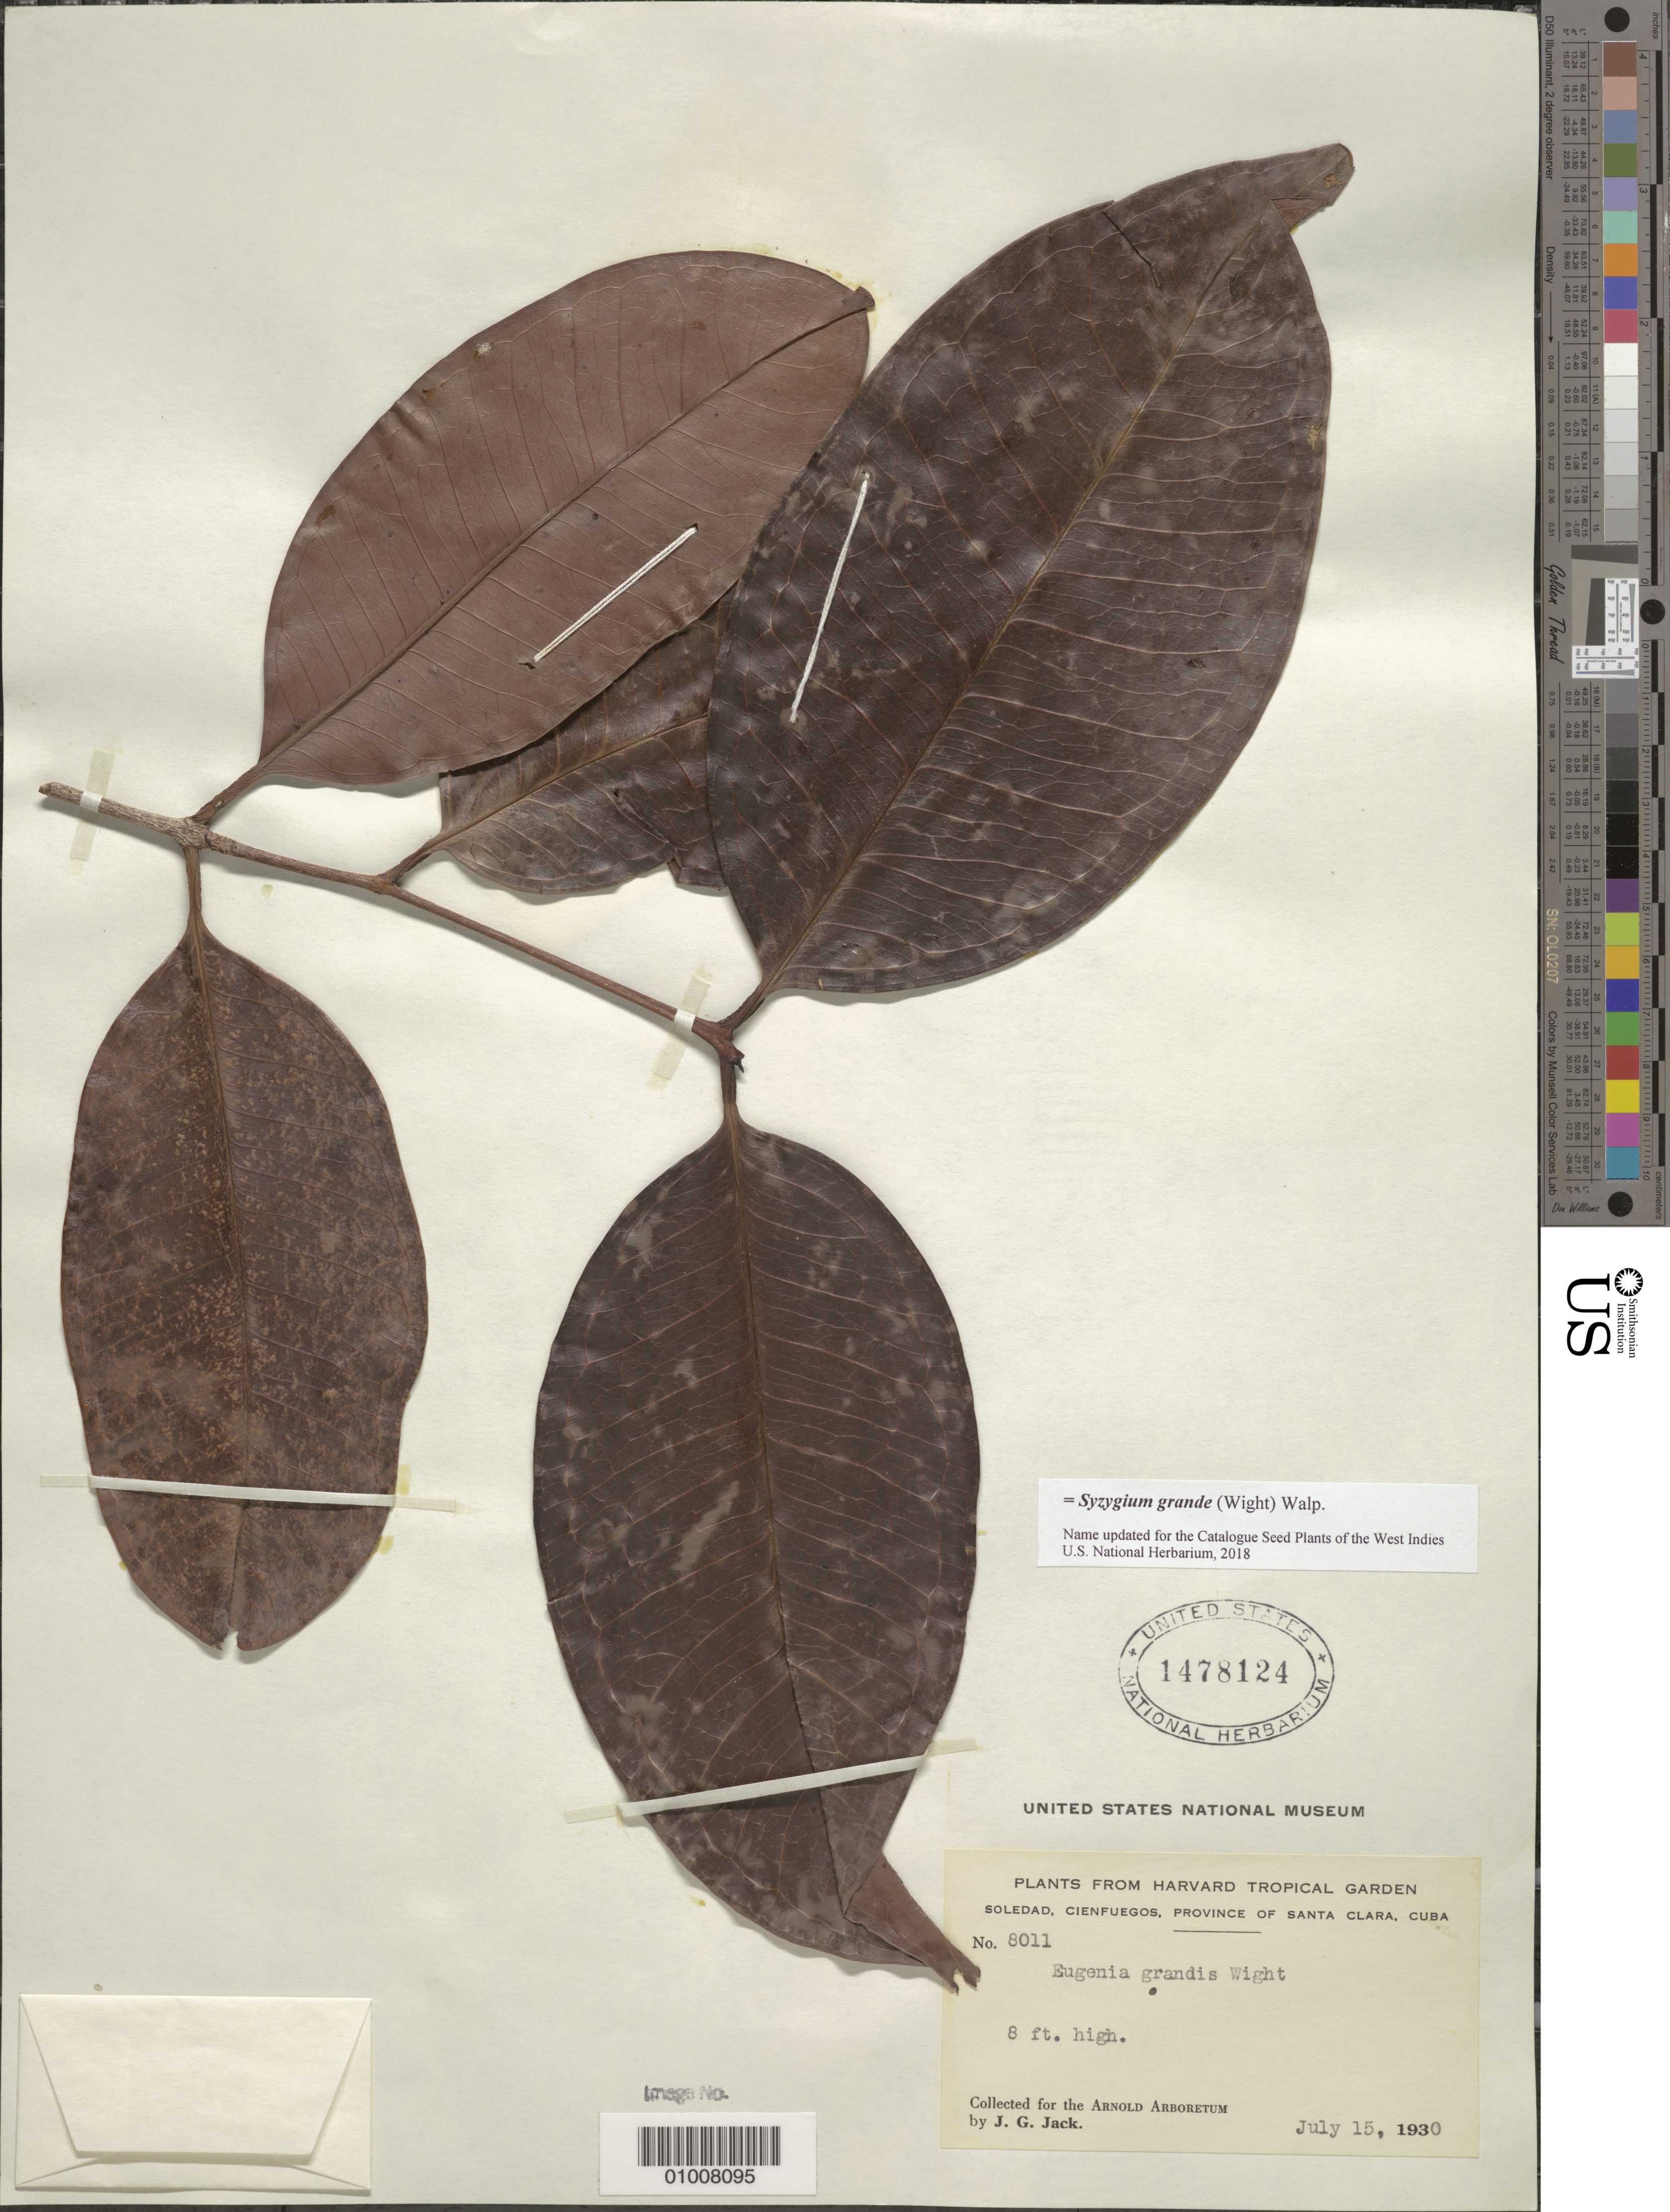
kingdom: Plantae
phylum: Tracheophyta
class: Magnoliopsida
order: Myrtales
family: Myrtaceae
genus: Syzygium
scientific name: Syzygium grande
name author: (Wight) Walp.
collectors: J. G. Jack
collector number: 8011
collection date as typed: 15 Jul 1930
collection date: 1930-07-15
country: Cuba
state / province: Cienfuegos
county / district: Santa Clara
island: Cuba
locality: Soledad, Cienfuegos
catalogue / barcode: US 1478124